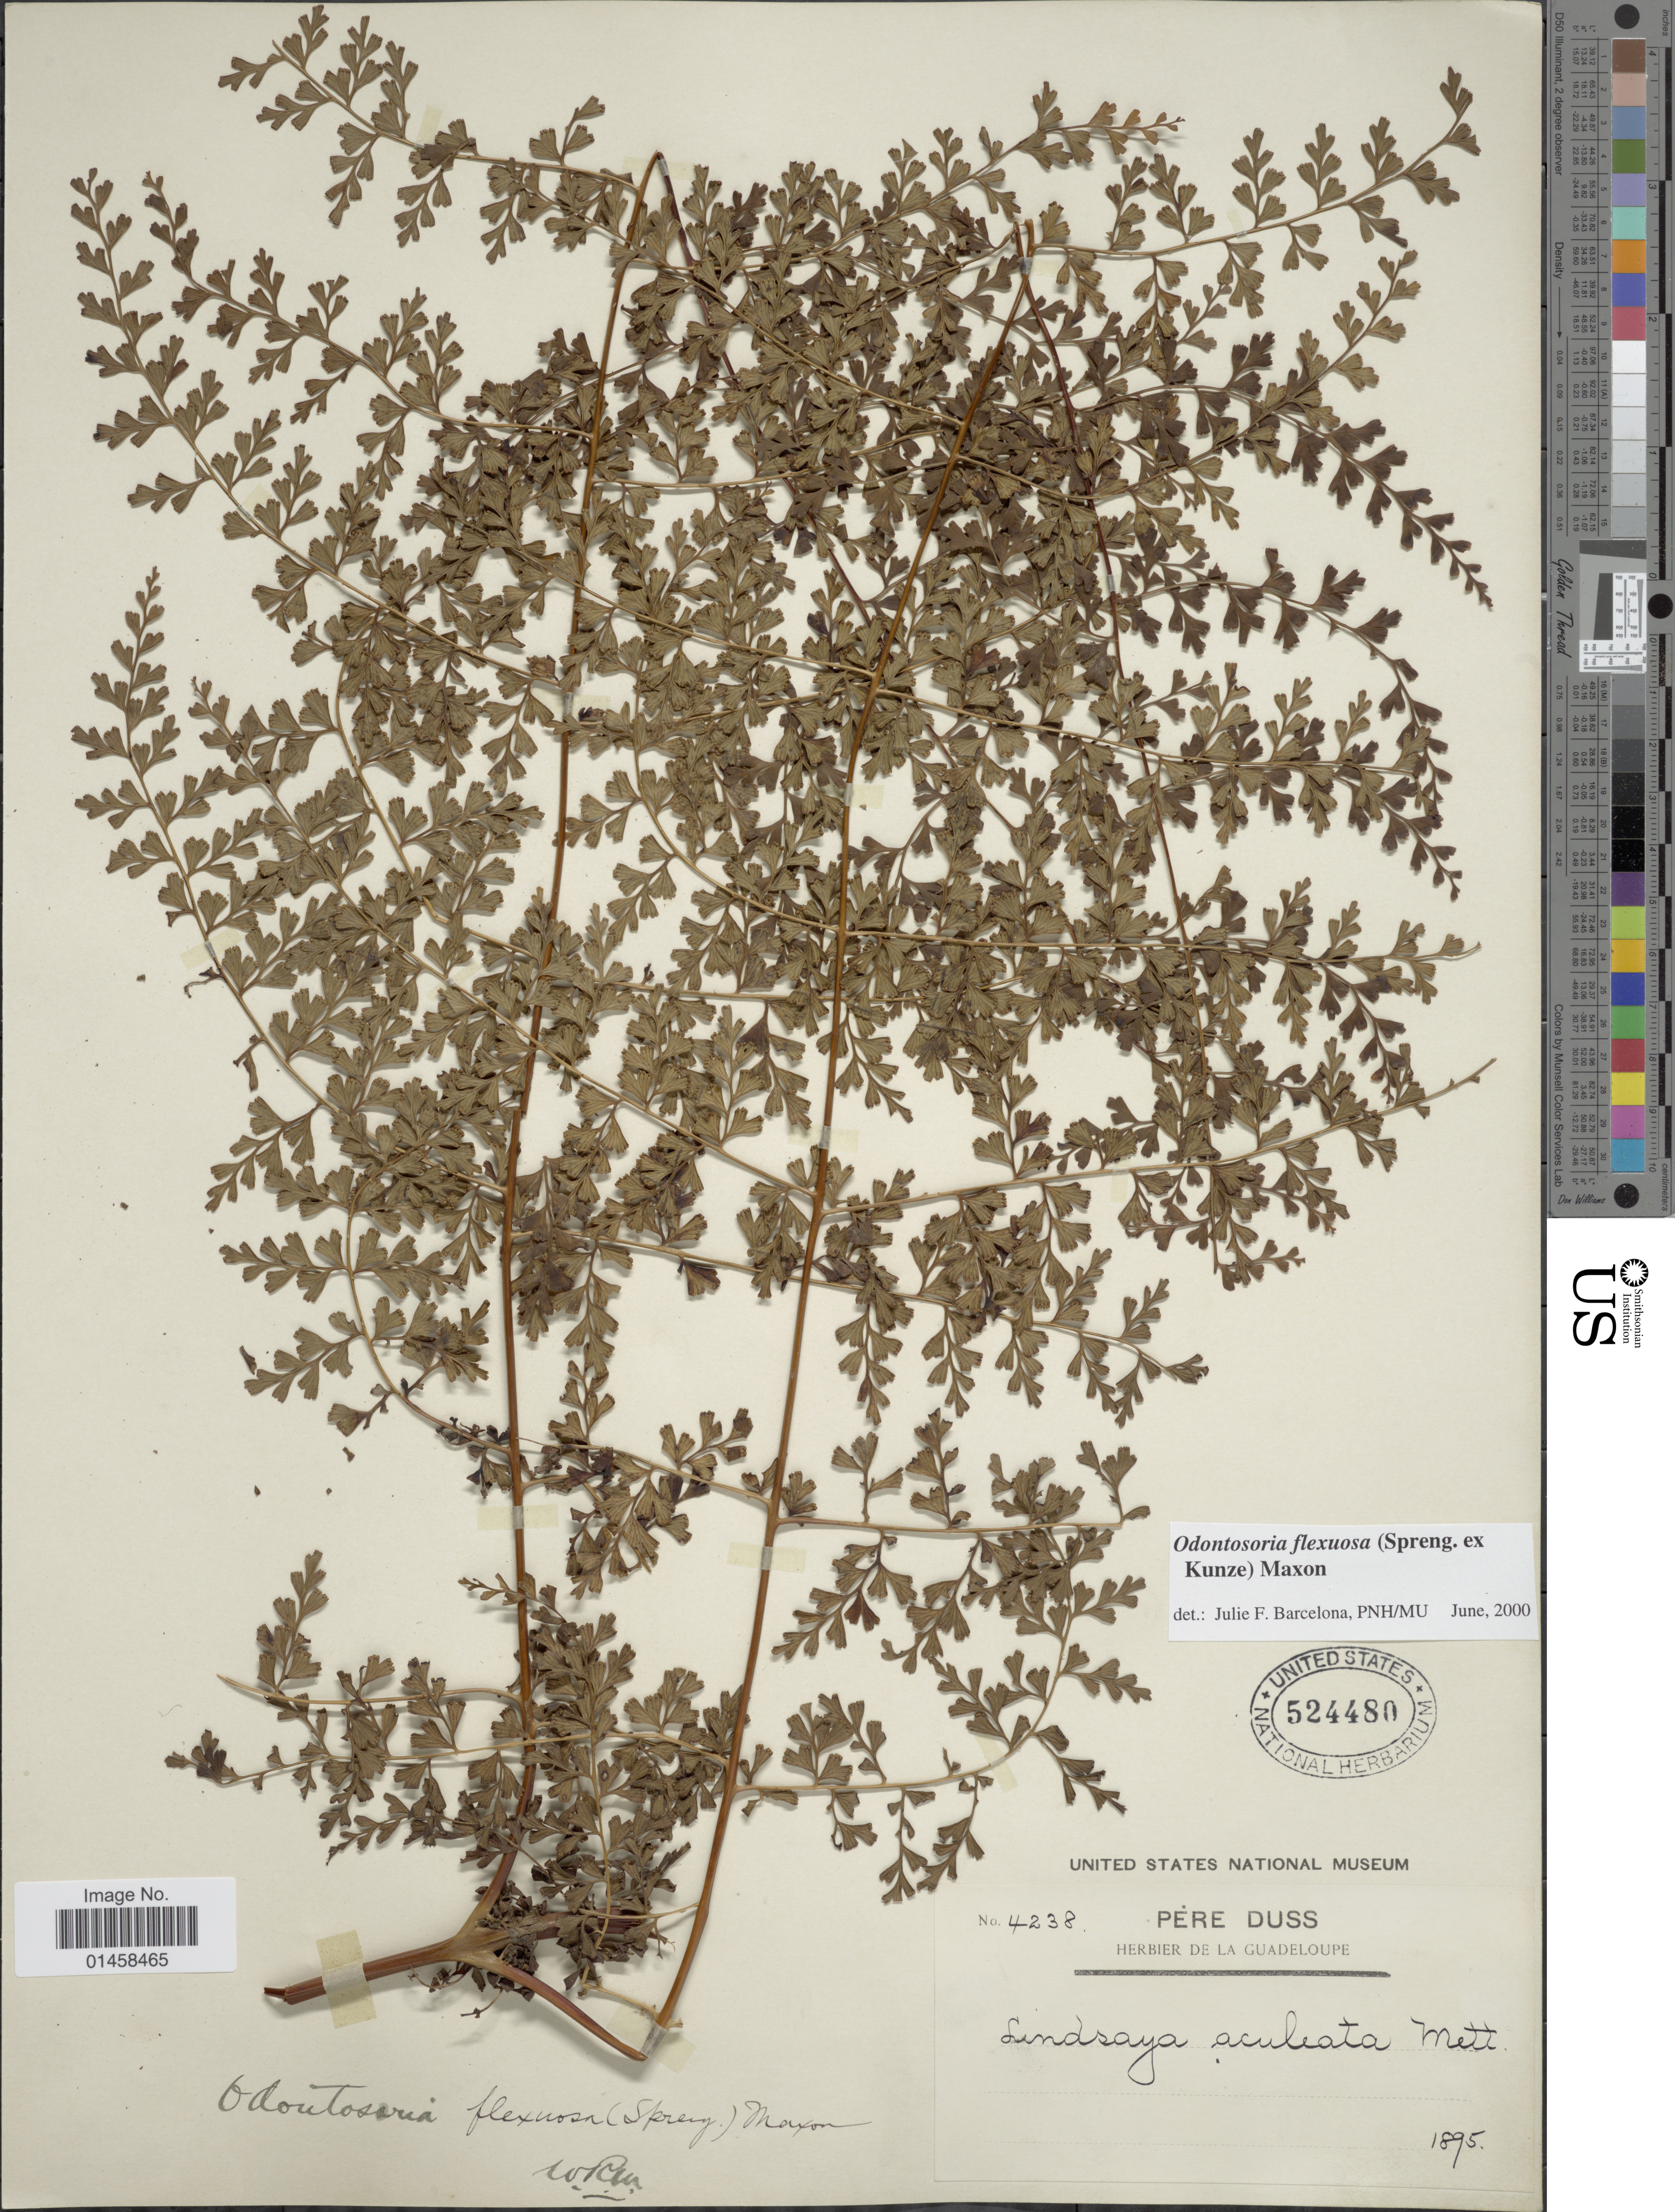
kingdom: Plantae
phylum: Tracheophyta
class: Polypodiopsida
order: Polypodiales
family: Lindsaeaceae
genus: Odontosoria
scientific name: Odontosoria flexuosa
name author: (Spreng. ex Kunze) Maxon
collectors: Père Duss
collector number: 4238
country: Guadeloupe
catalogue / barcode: US 524480